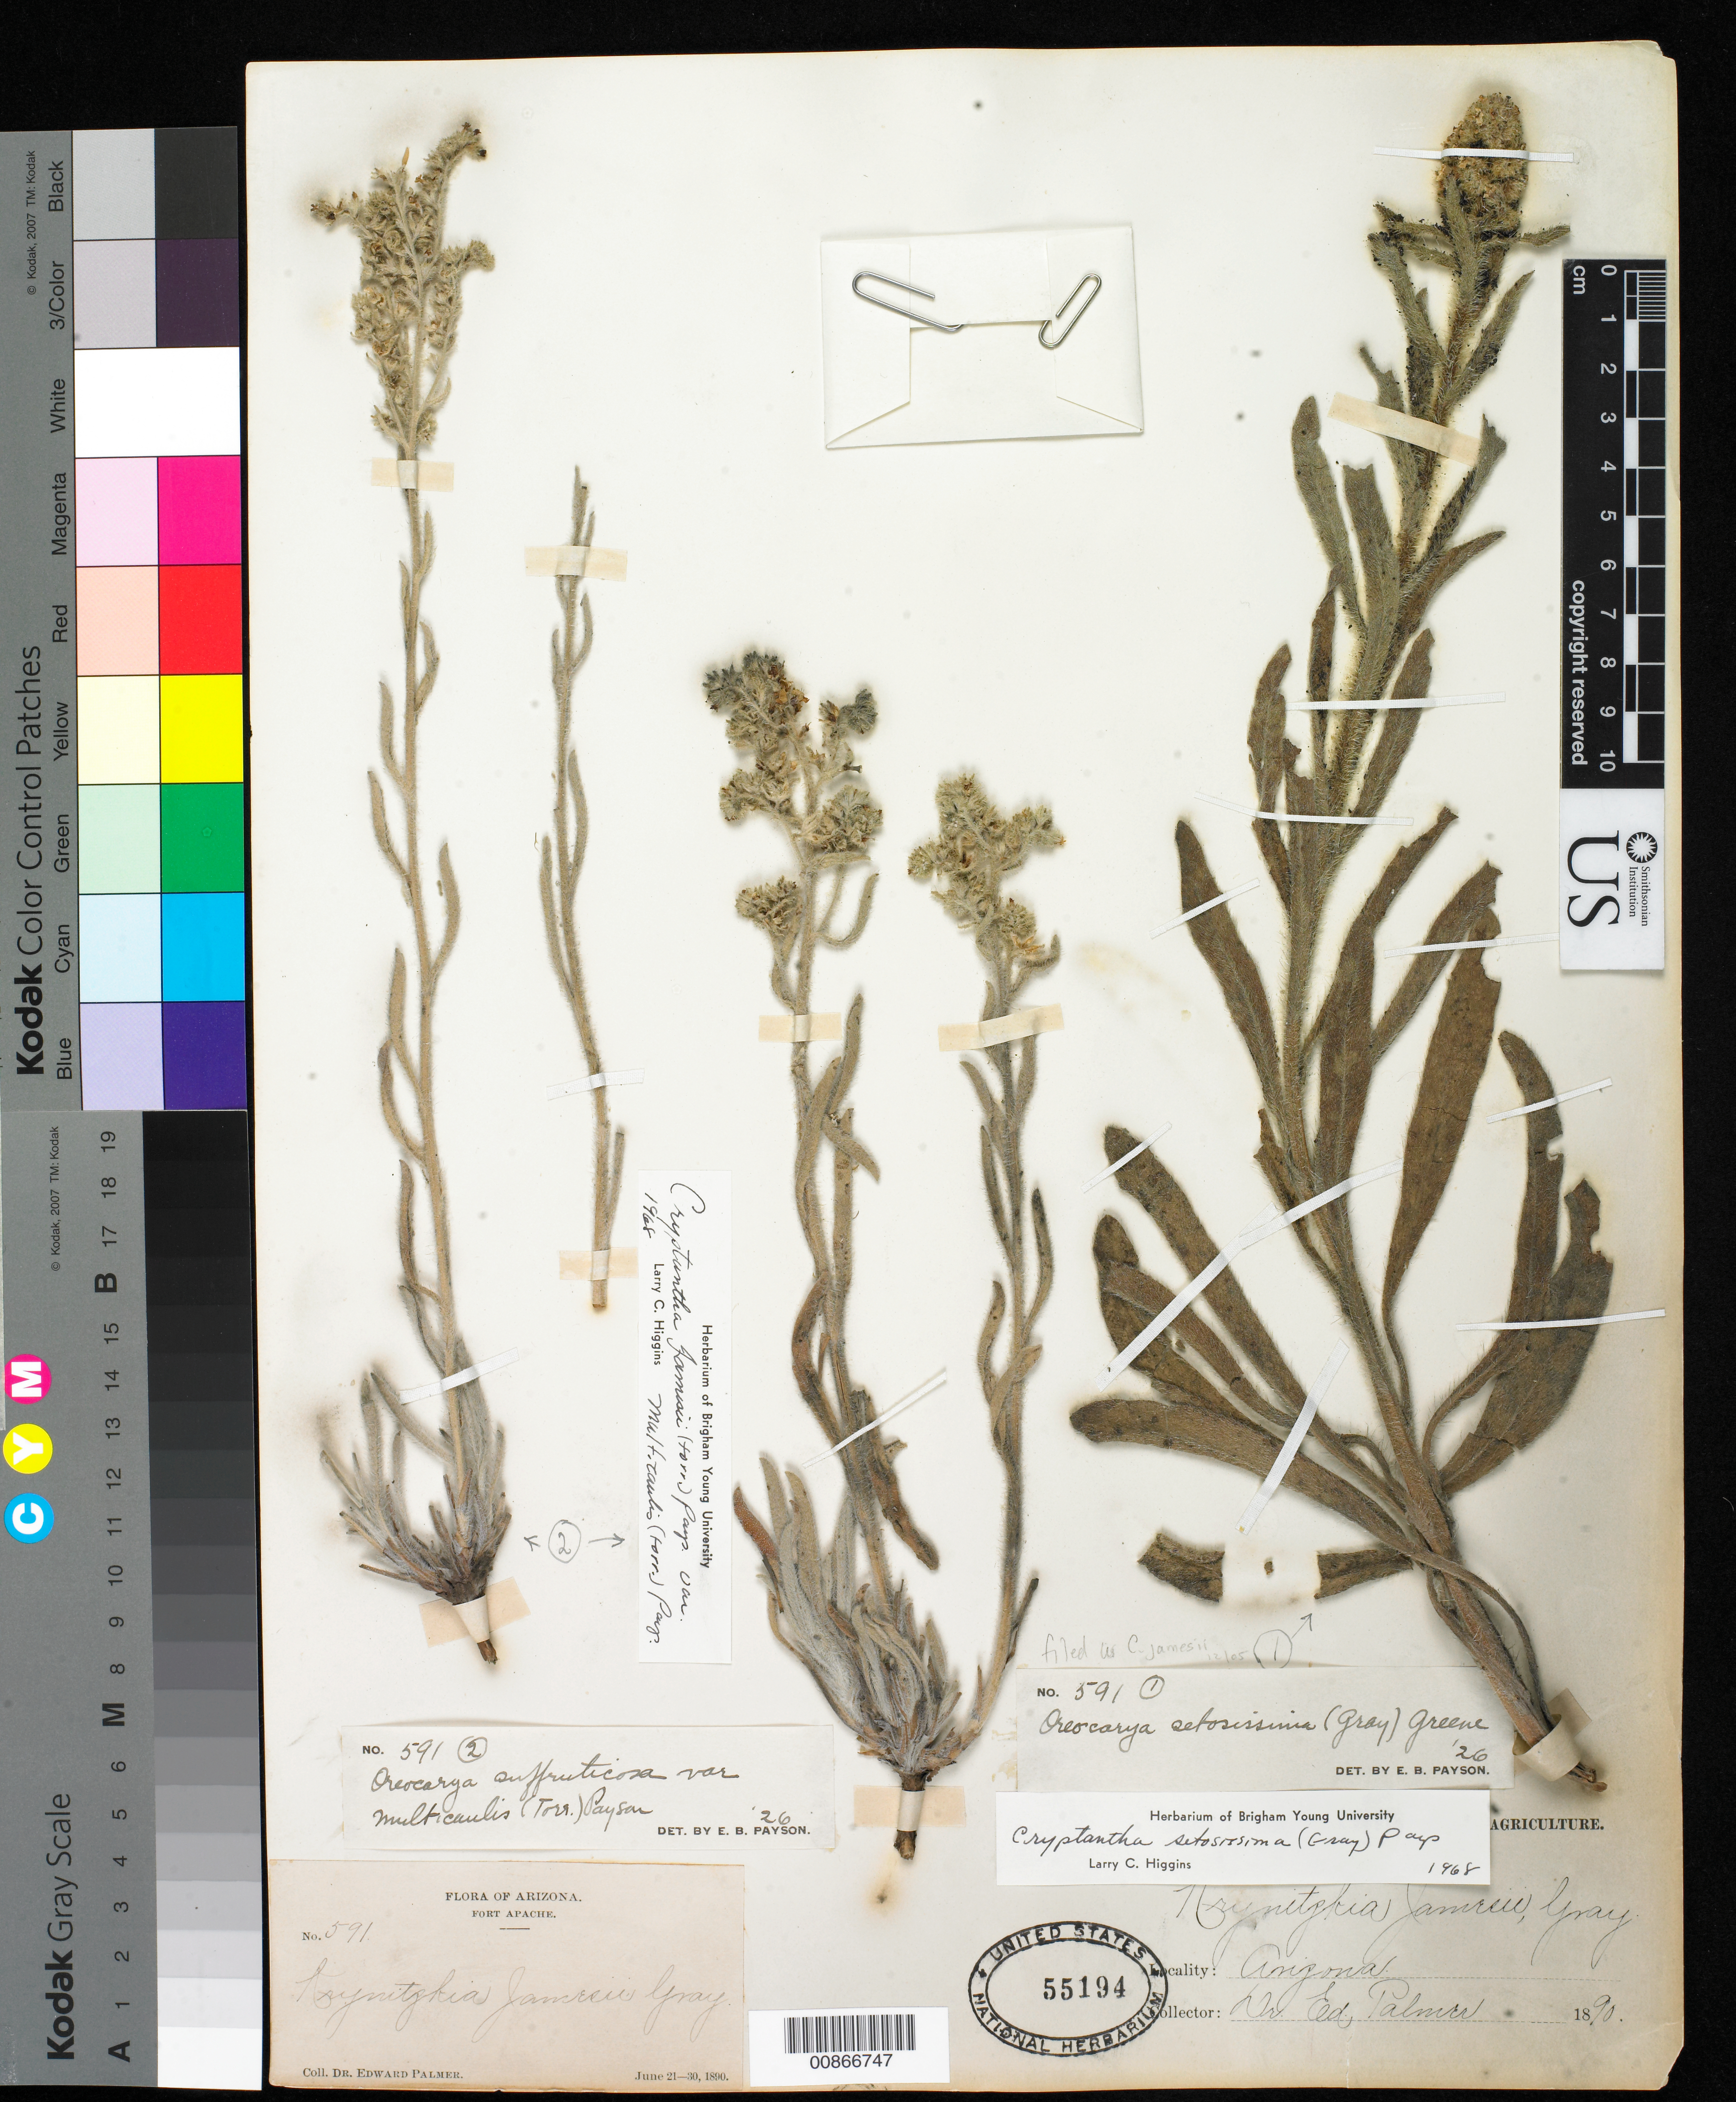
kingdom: Plantae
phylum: Tracheophyta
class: Magnoliopsida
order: Boraginales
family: Boraginaceae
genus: Cryptantha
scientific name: Cryptantha jamesii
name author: (Torr.) Payson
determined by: Higgins, Larry C.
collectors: E. Palmer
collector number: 591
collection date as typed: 21 Jun 1890 to 30 Jun 1890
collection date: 1890-06-21/1890-06-30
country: United States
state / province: Arizona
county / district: Navajo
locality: Fort Apache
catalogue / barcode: US 55194